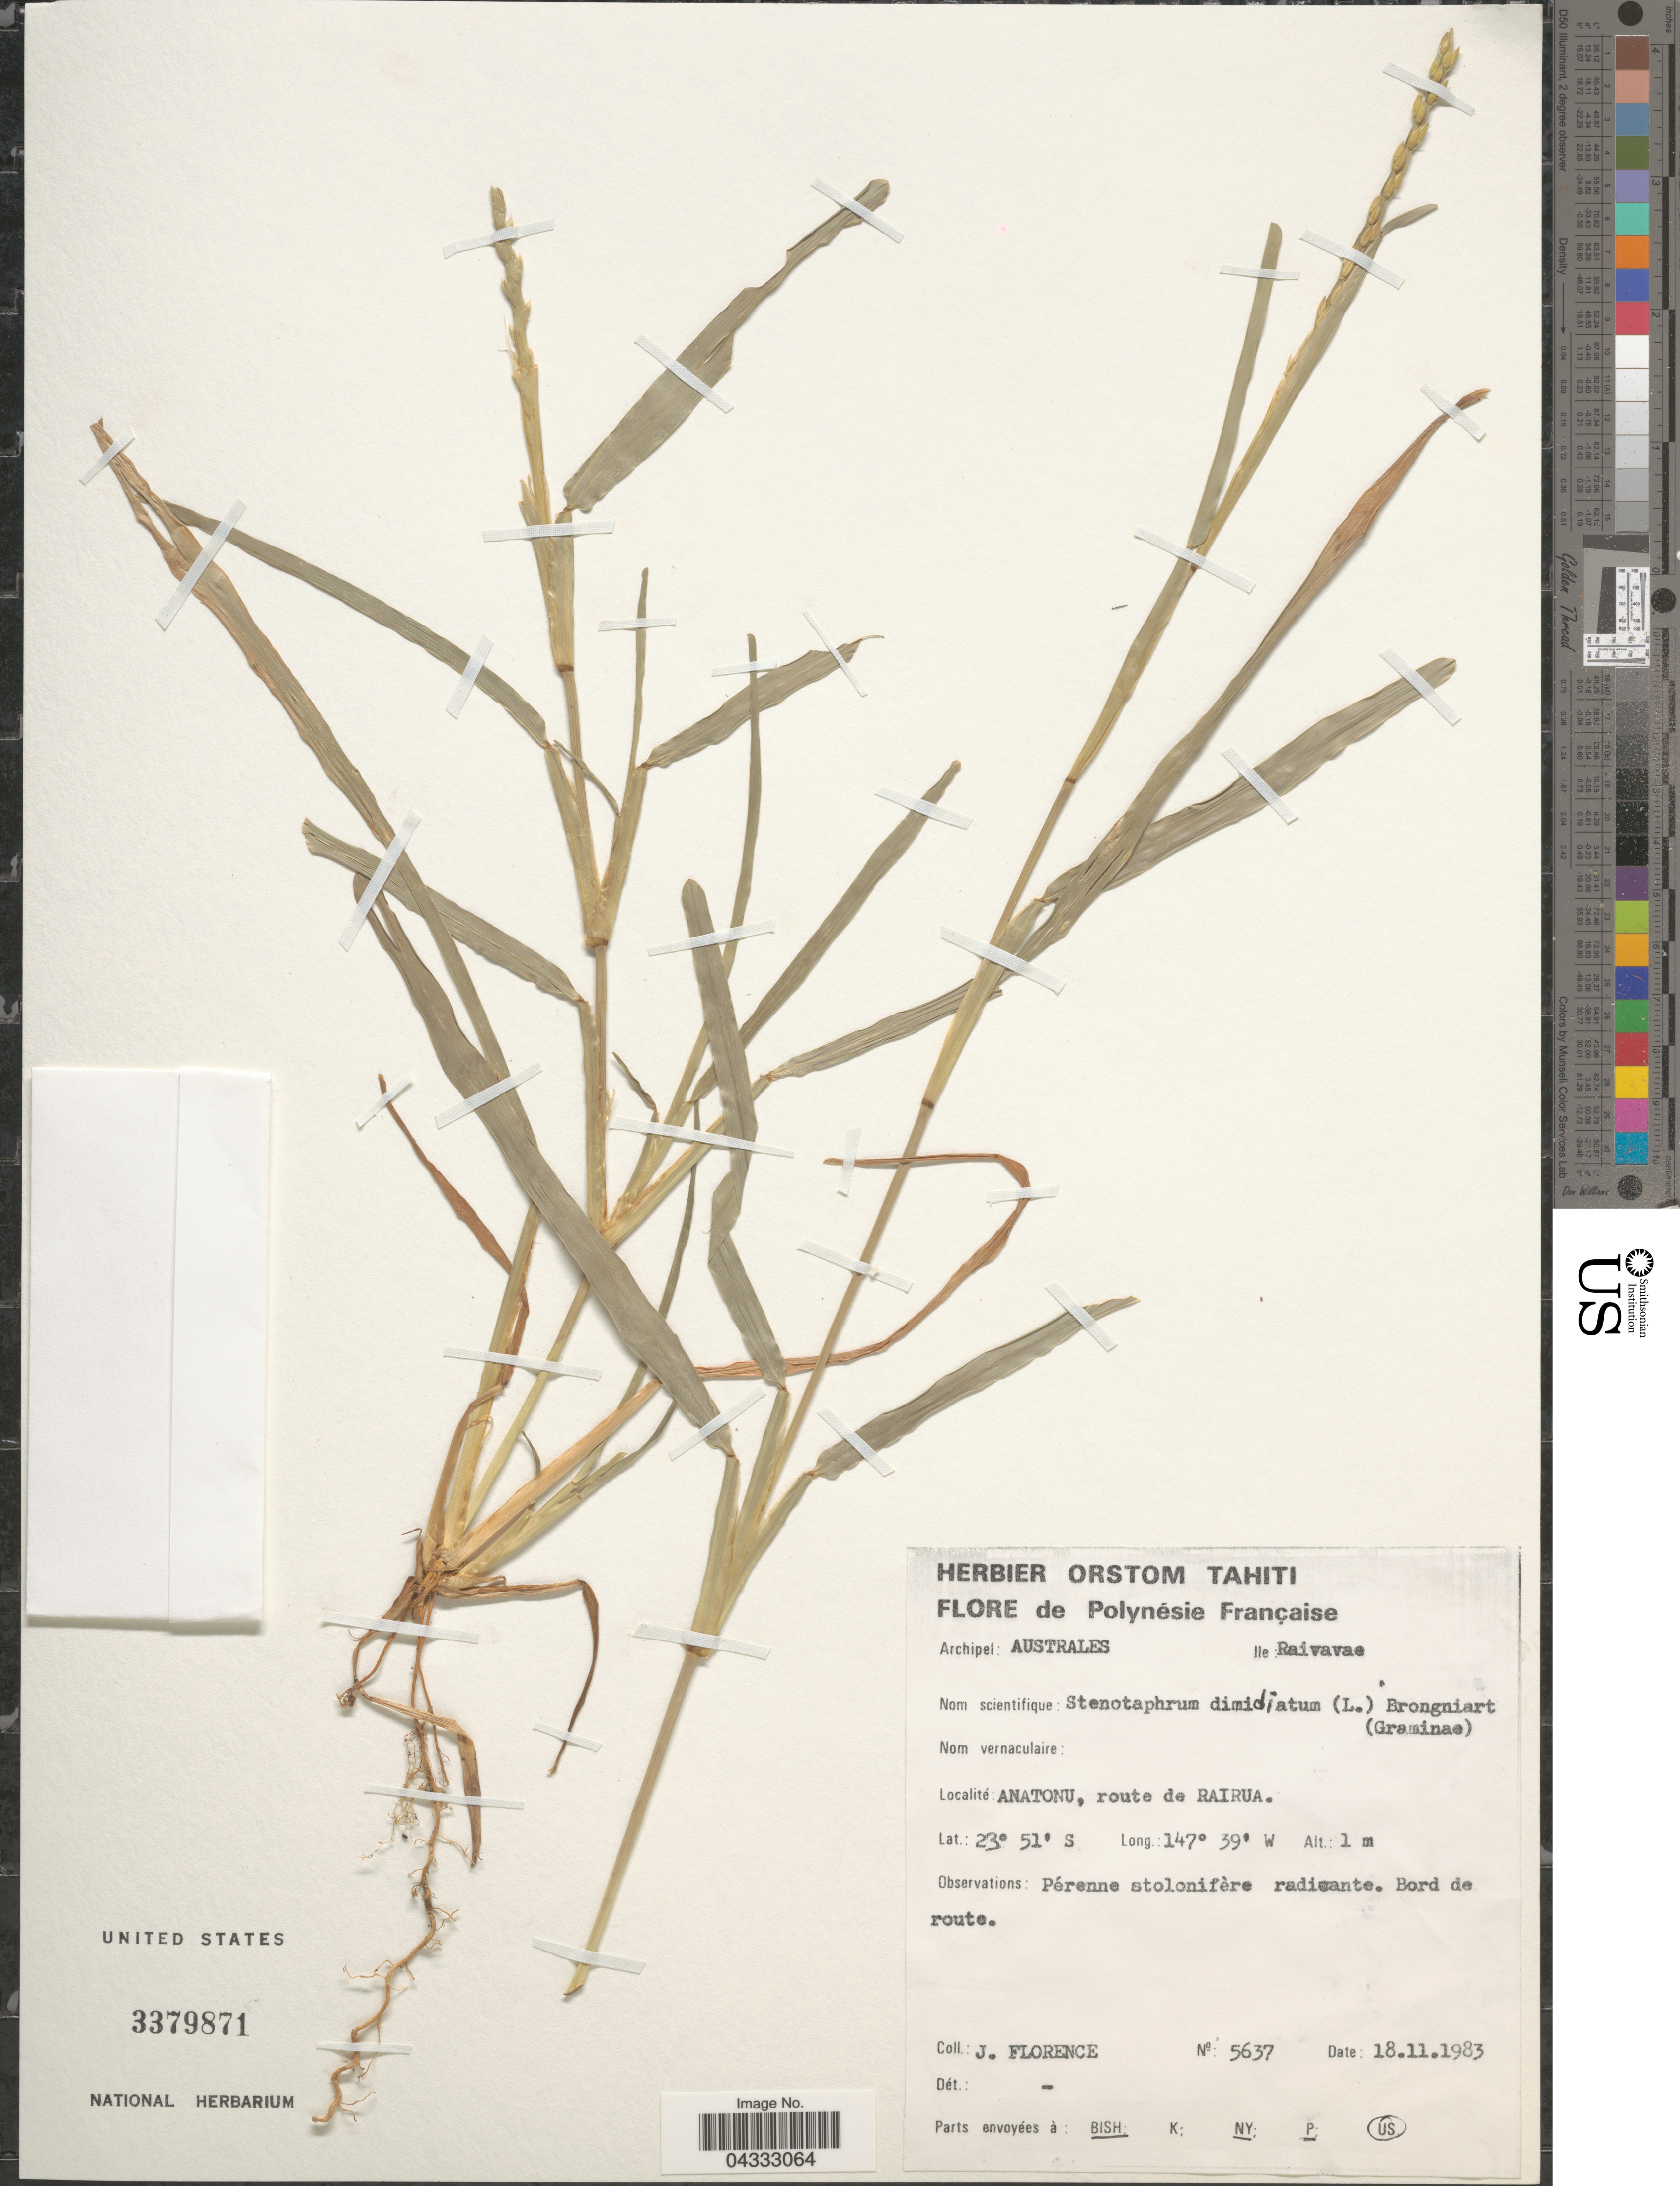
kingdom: Plantae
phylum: Tracheophyta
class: Liliopsida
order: Poales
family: Poaceae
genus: Stenotaphrum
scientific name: Stenotaphrum dimidiatum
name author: (L.) Brongn.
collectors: J. Florence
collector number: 5637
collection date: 1983-11-18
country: French Polynesia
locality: Polynésie Française. Archipel: Australes. Ile: Raivavae. Anatonu, route de Rairua.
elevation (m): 1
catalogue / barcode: US 3379871